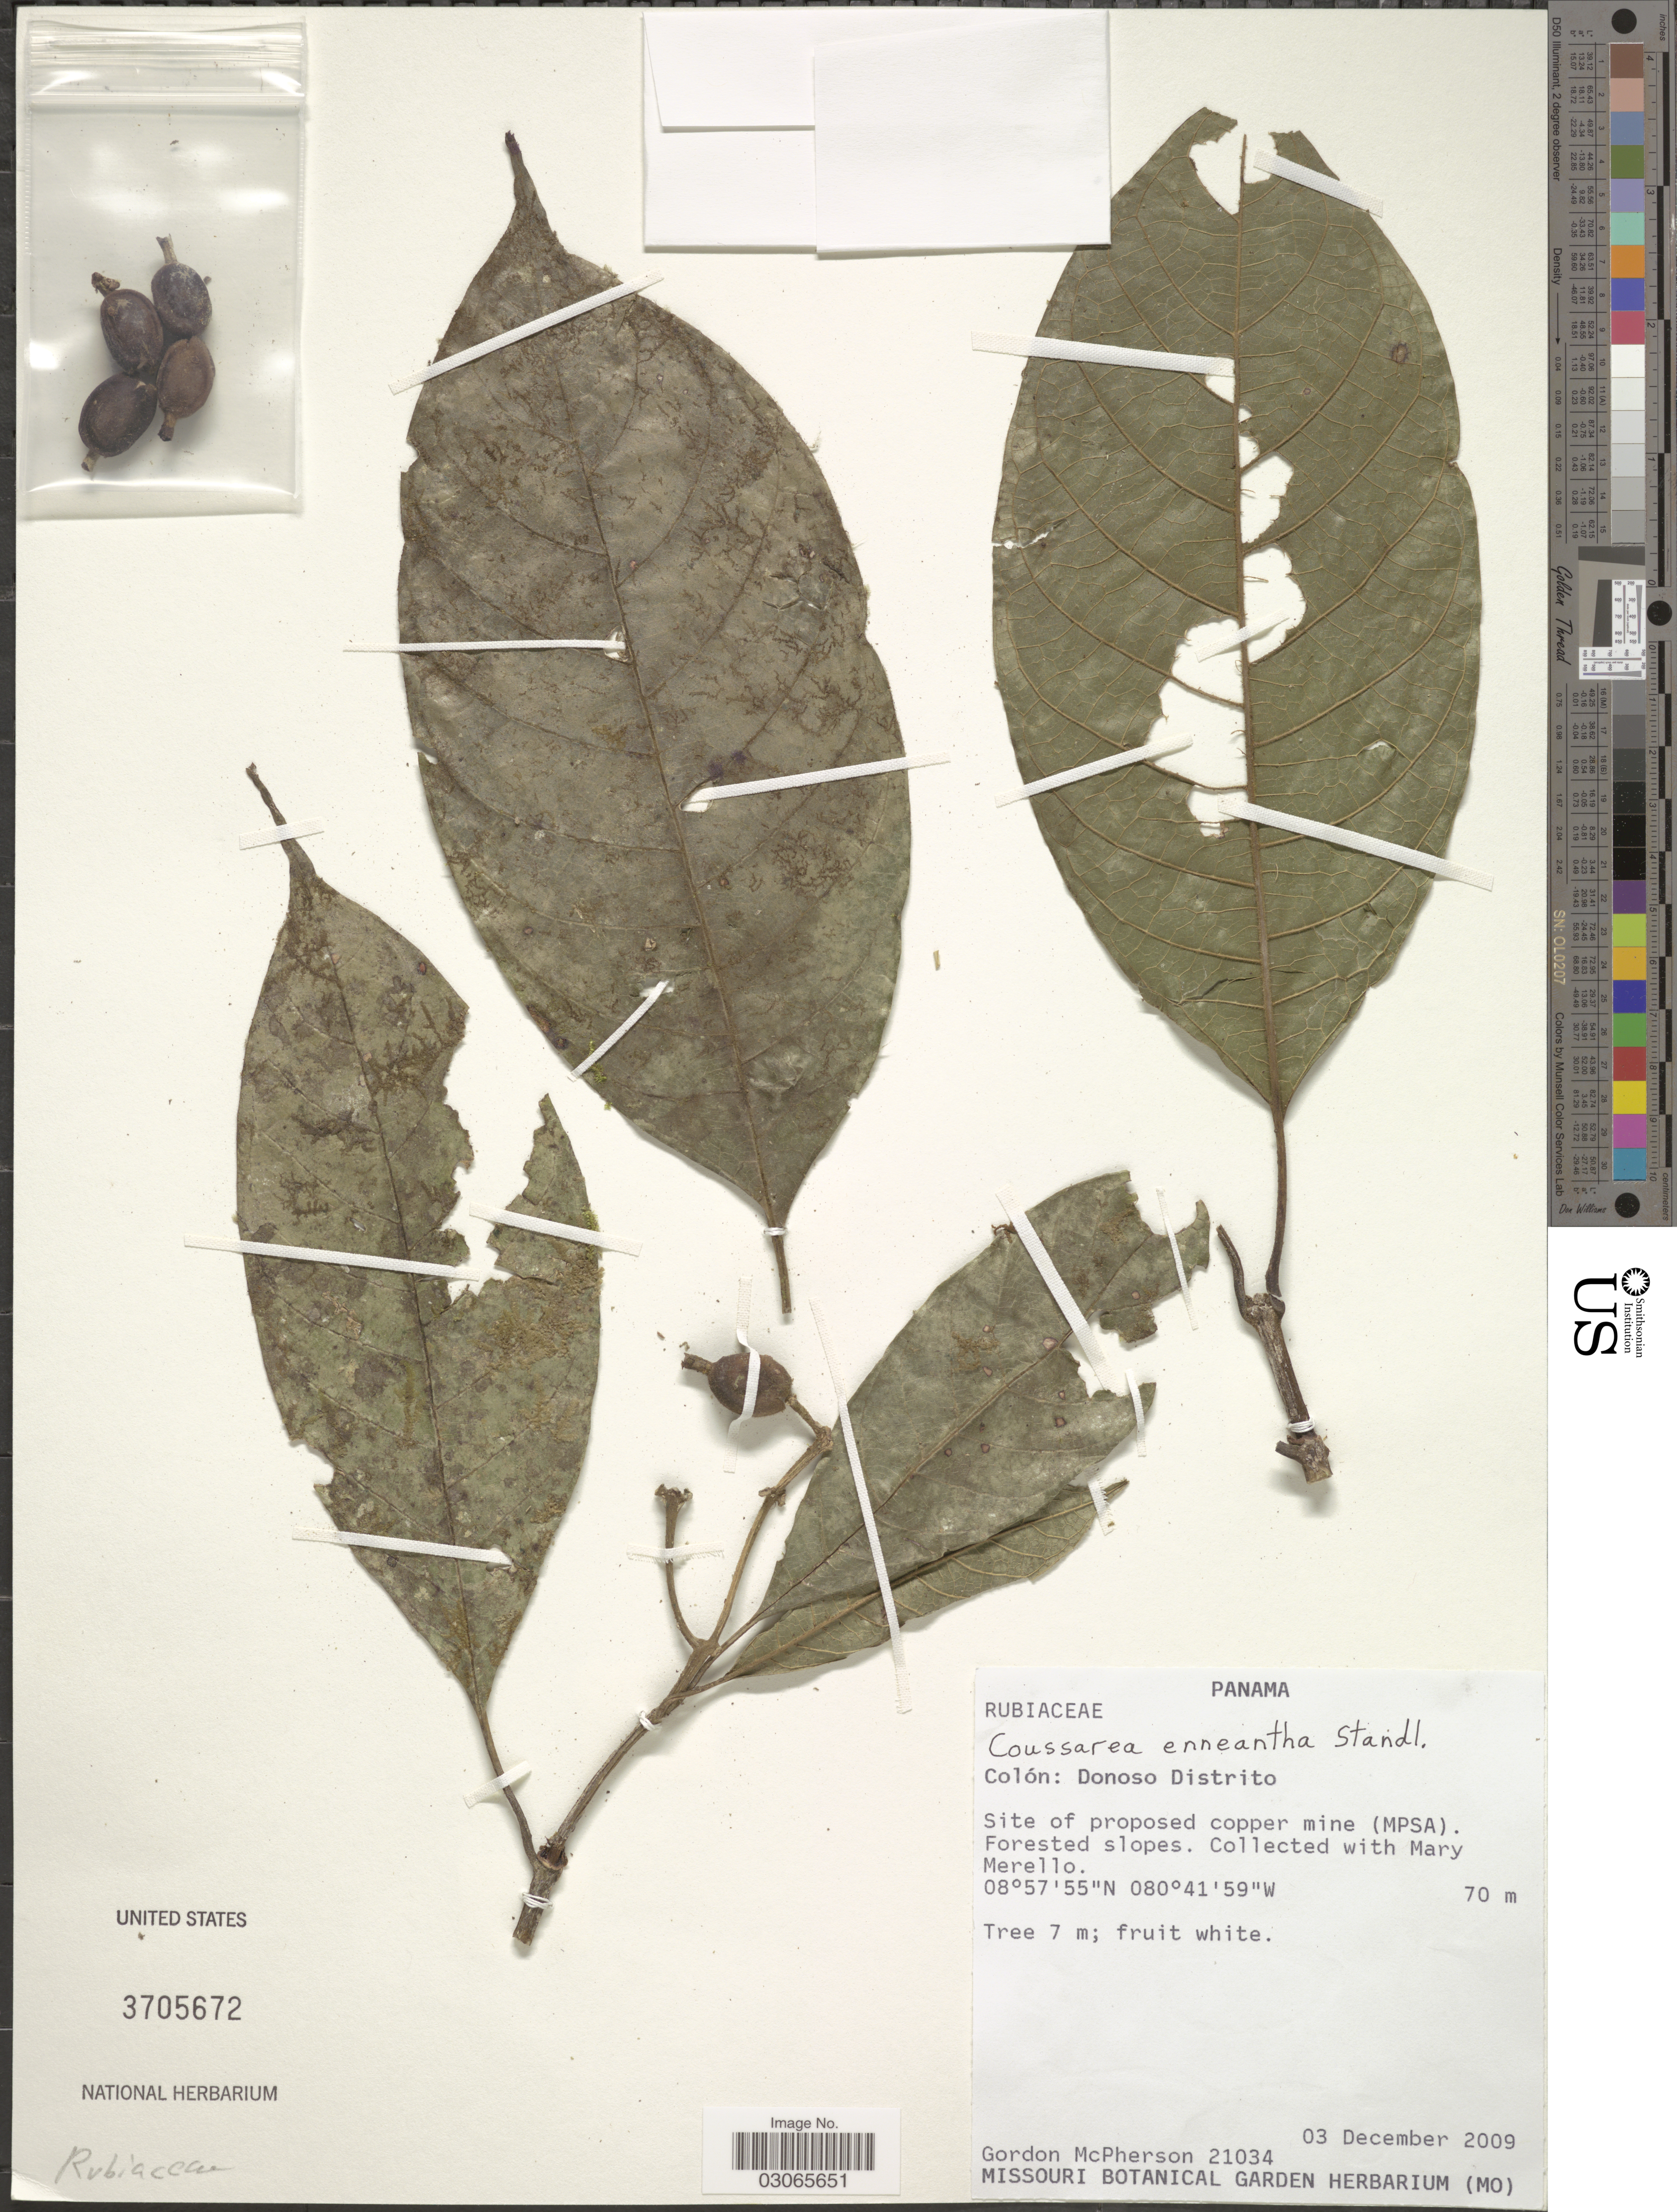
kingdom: Plantae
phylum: Tracheophyta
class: Magnoliopsida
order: Gentianales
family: Rubiaceae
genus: Coussarea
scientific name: Coussarea enneantha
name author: Standl.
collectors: G. D. McPherson & M. Merello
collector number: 21034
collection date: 2009-12-03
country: Panama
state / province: Colón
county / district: Donoso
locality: Donoso Distrito. Site of propes copper mine (MPSA).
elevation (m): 70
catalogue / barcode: US 3705672